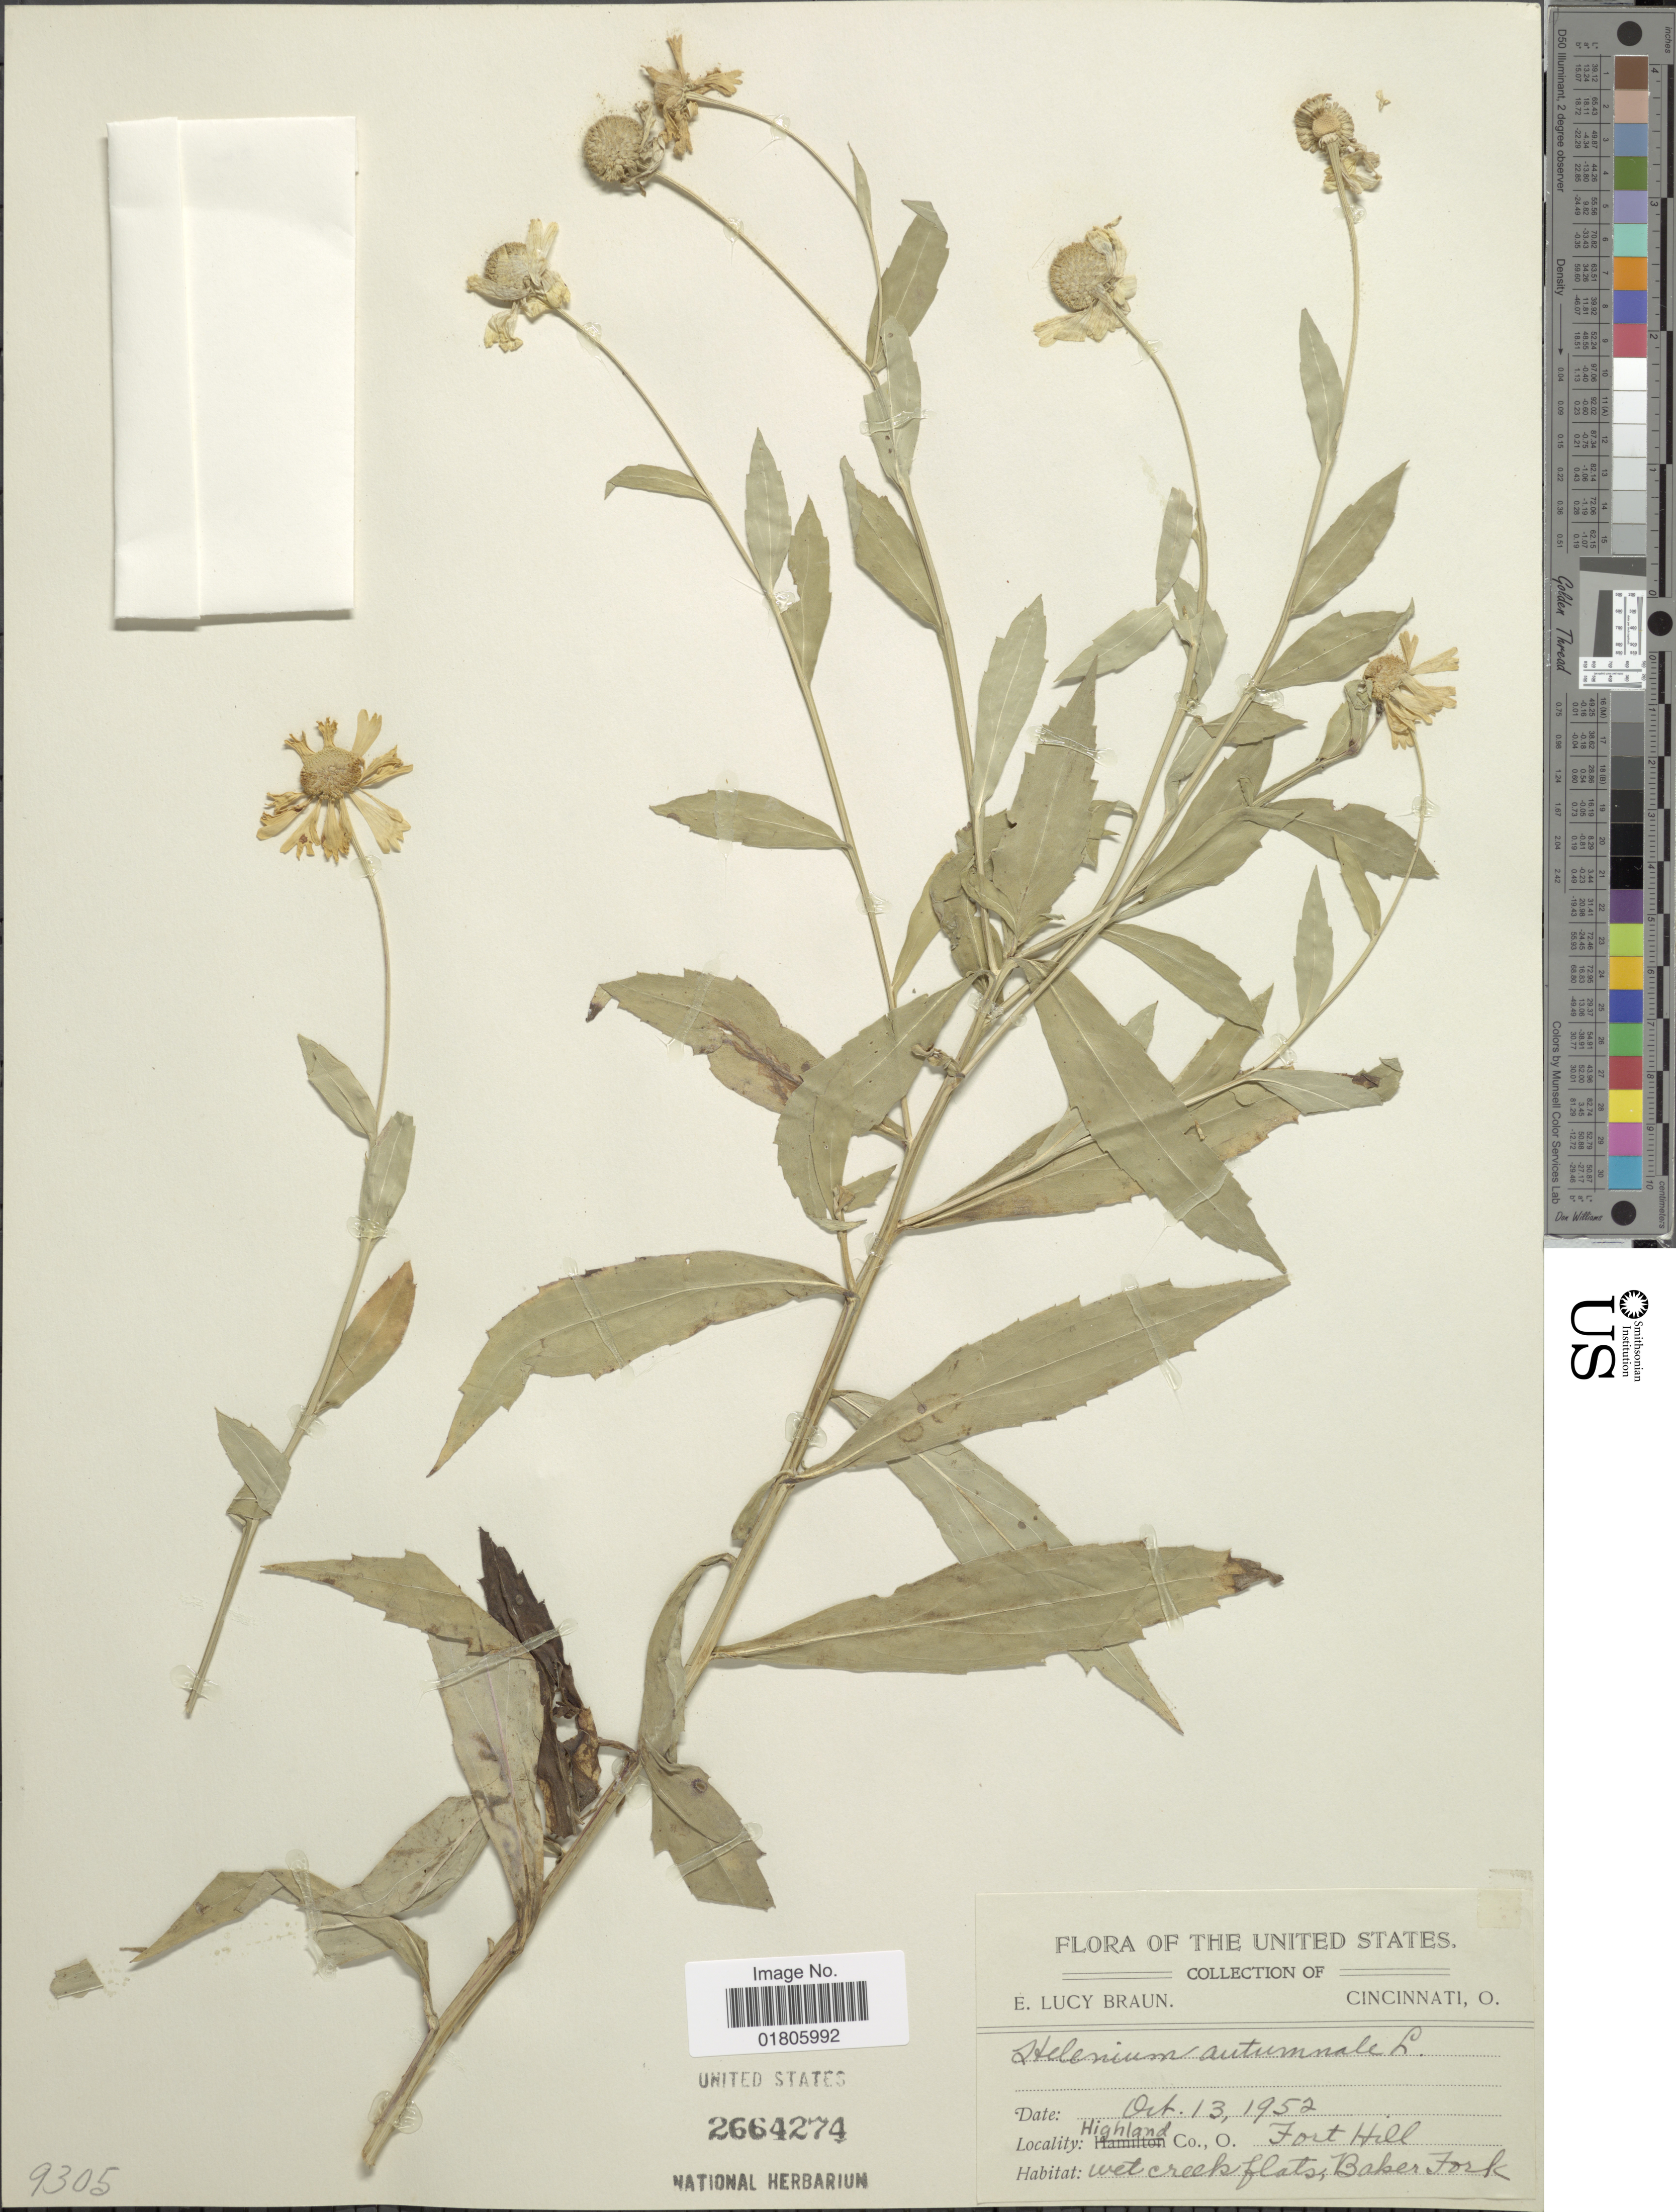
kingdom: Plantae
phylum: Tracheophyta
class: Magnoliopsida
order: Asterales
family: Asteraceae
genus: Helenium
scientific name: Helenium autumnale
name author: L.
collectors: E. L. Braun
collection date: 1952-10-13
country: United States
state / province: Ohio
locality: Highland Co., O. Fort Hill, Baker Fork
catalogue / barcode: US 2664274